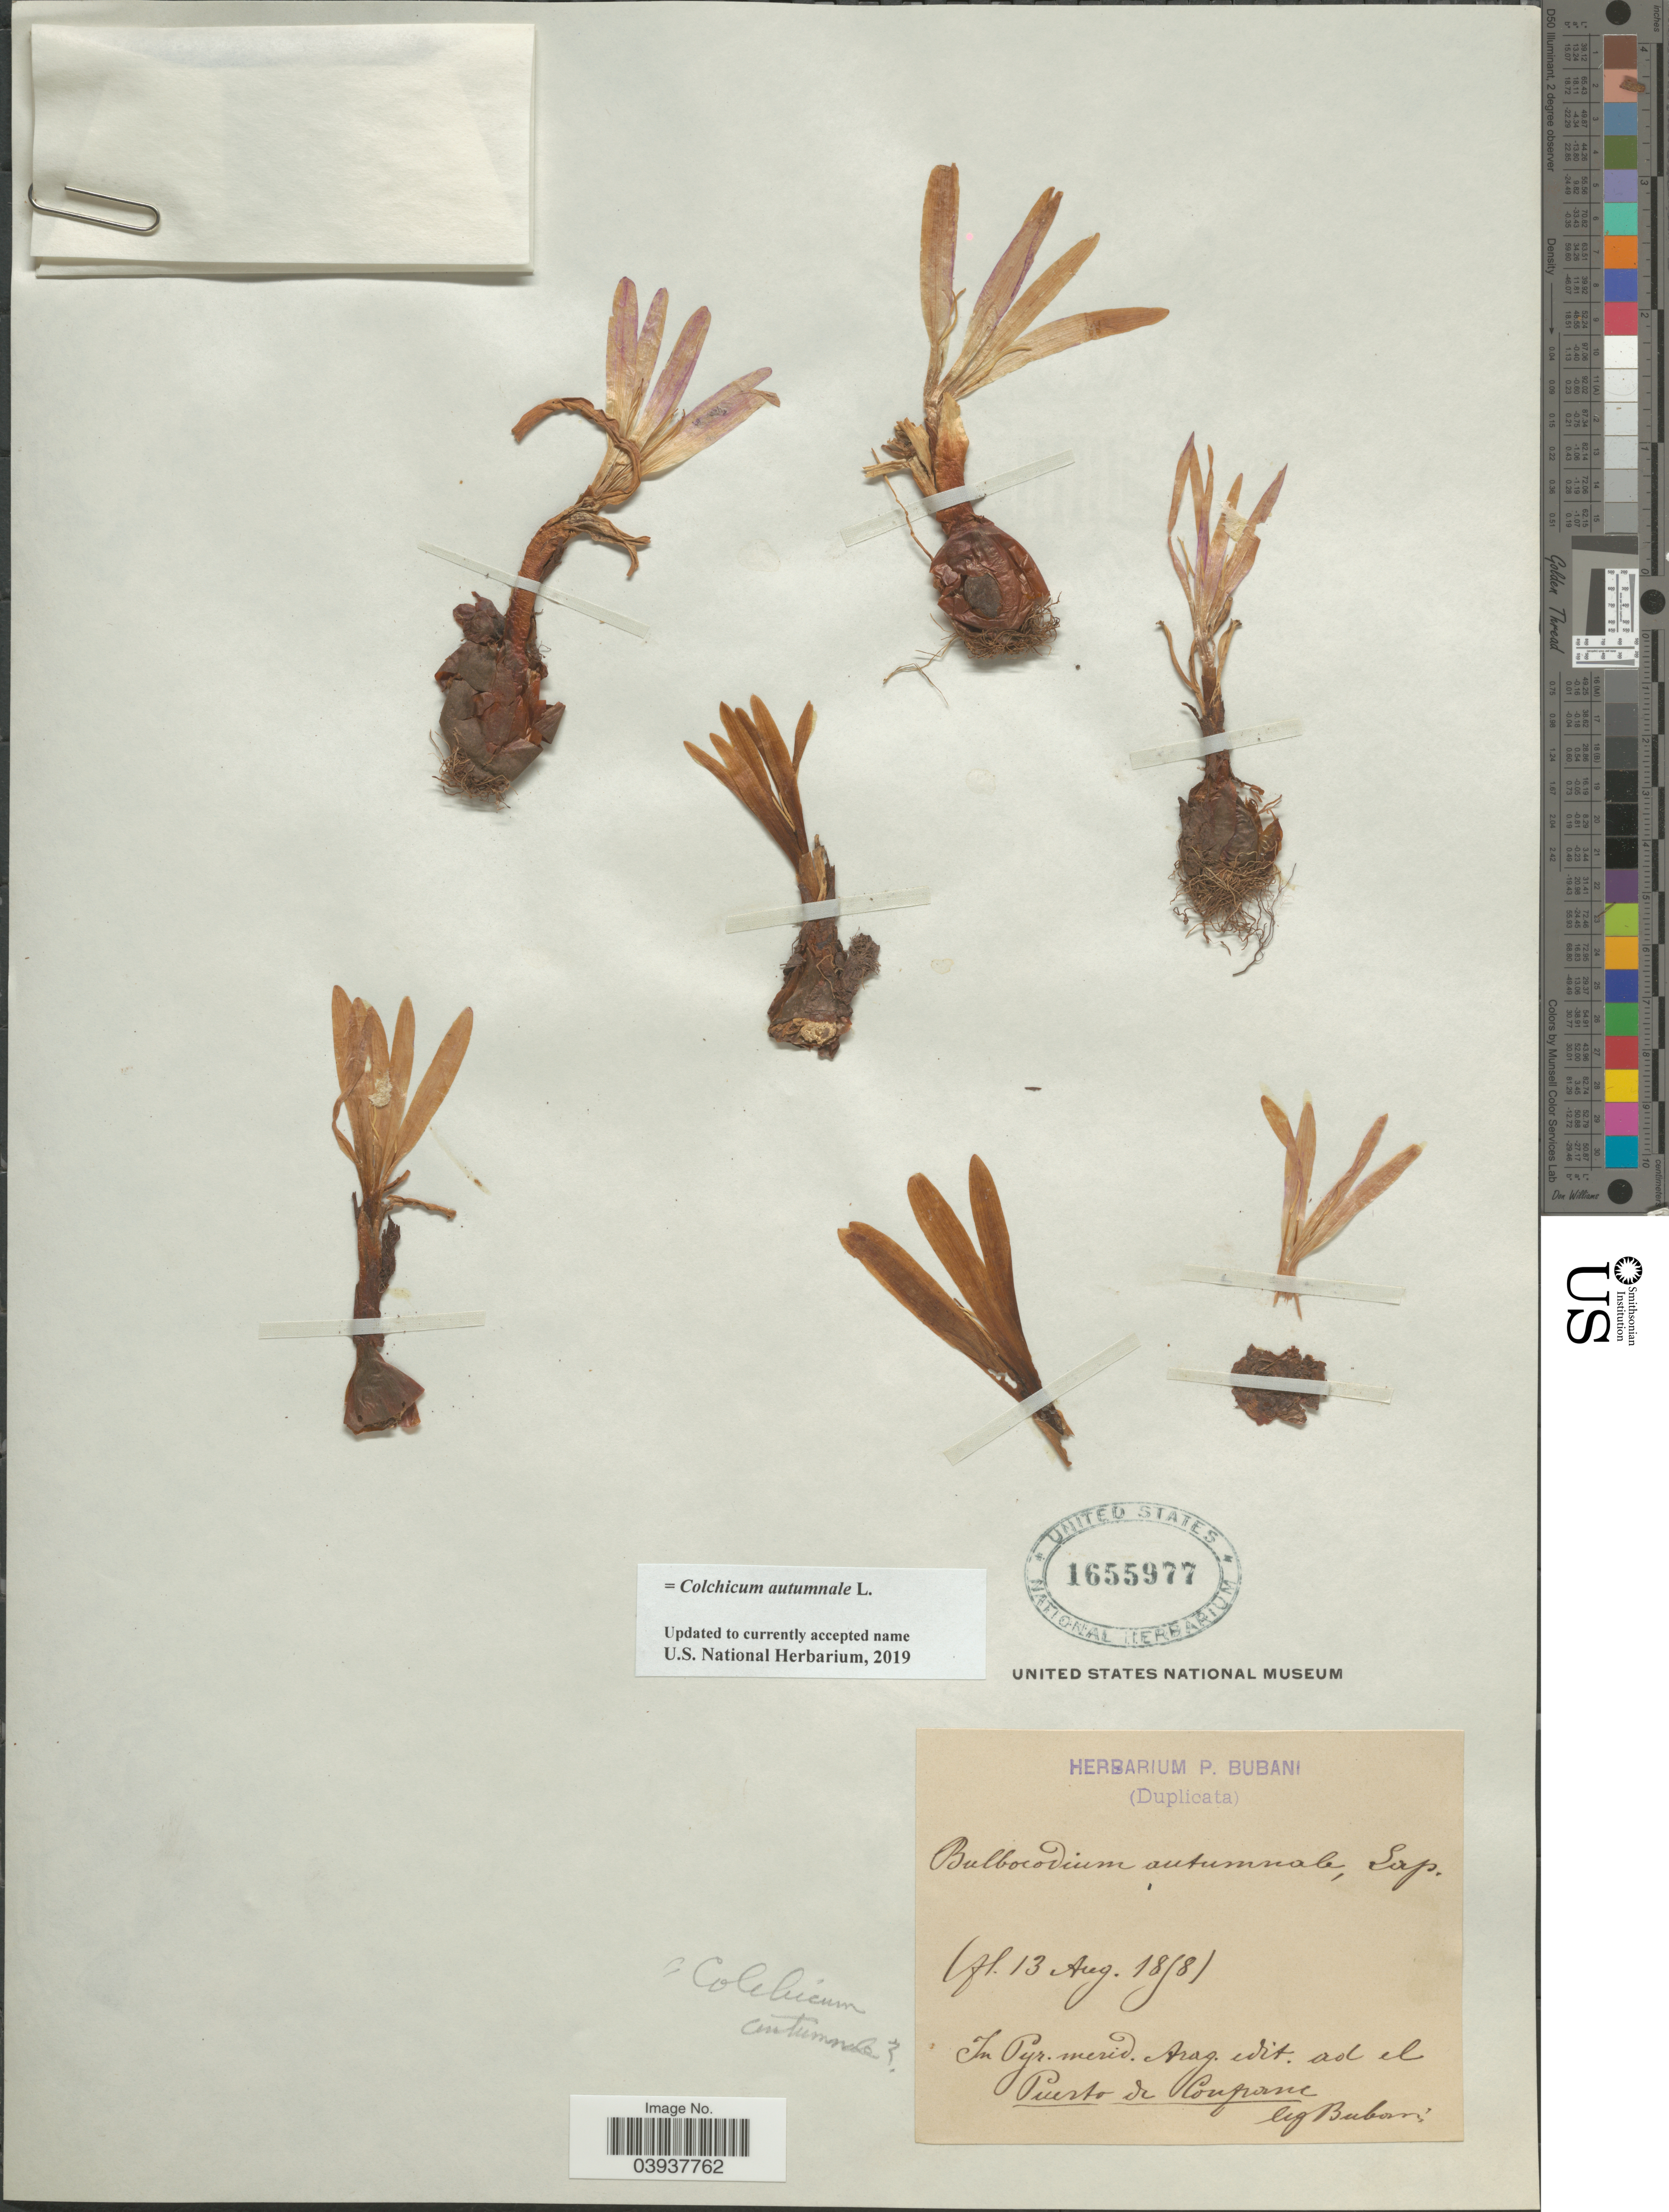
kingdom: Plantae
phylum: Tracheophyta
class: Liliopsida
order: Liliales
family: Colchicaceae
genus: Colchicum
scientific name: Colchicum autumnale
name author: L.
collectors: P. Bubani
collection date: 1858-08-13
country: Spain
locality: In Pyr. merid. Arag. edit. ad el Puerto & Couparne.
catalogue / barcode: US 1655977